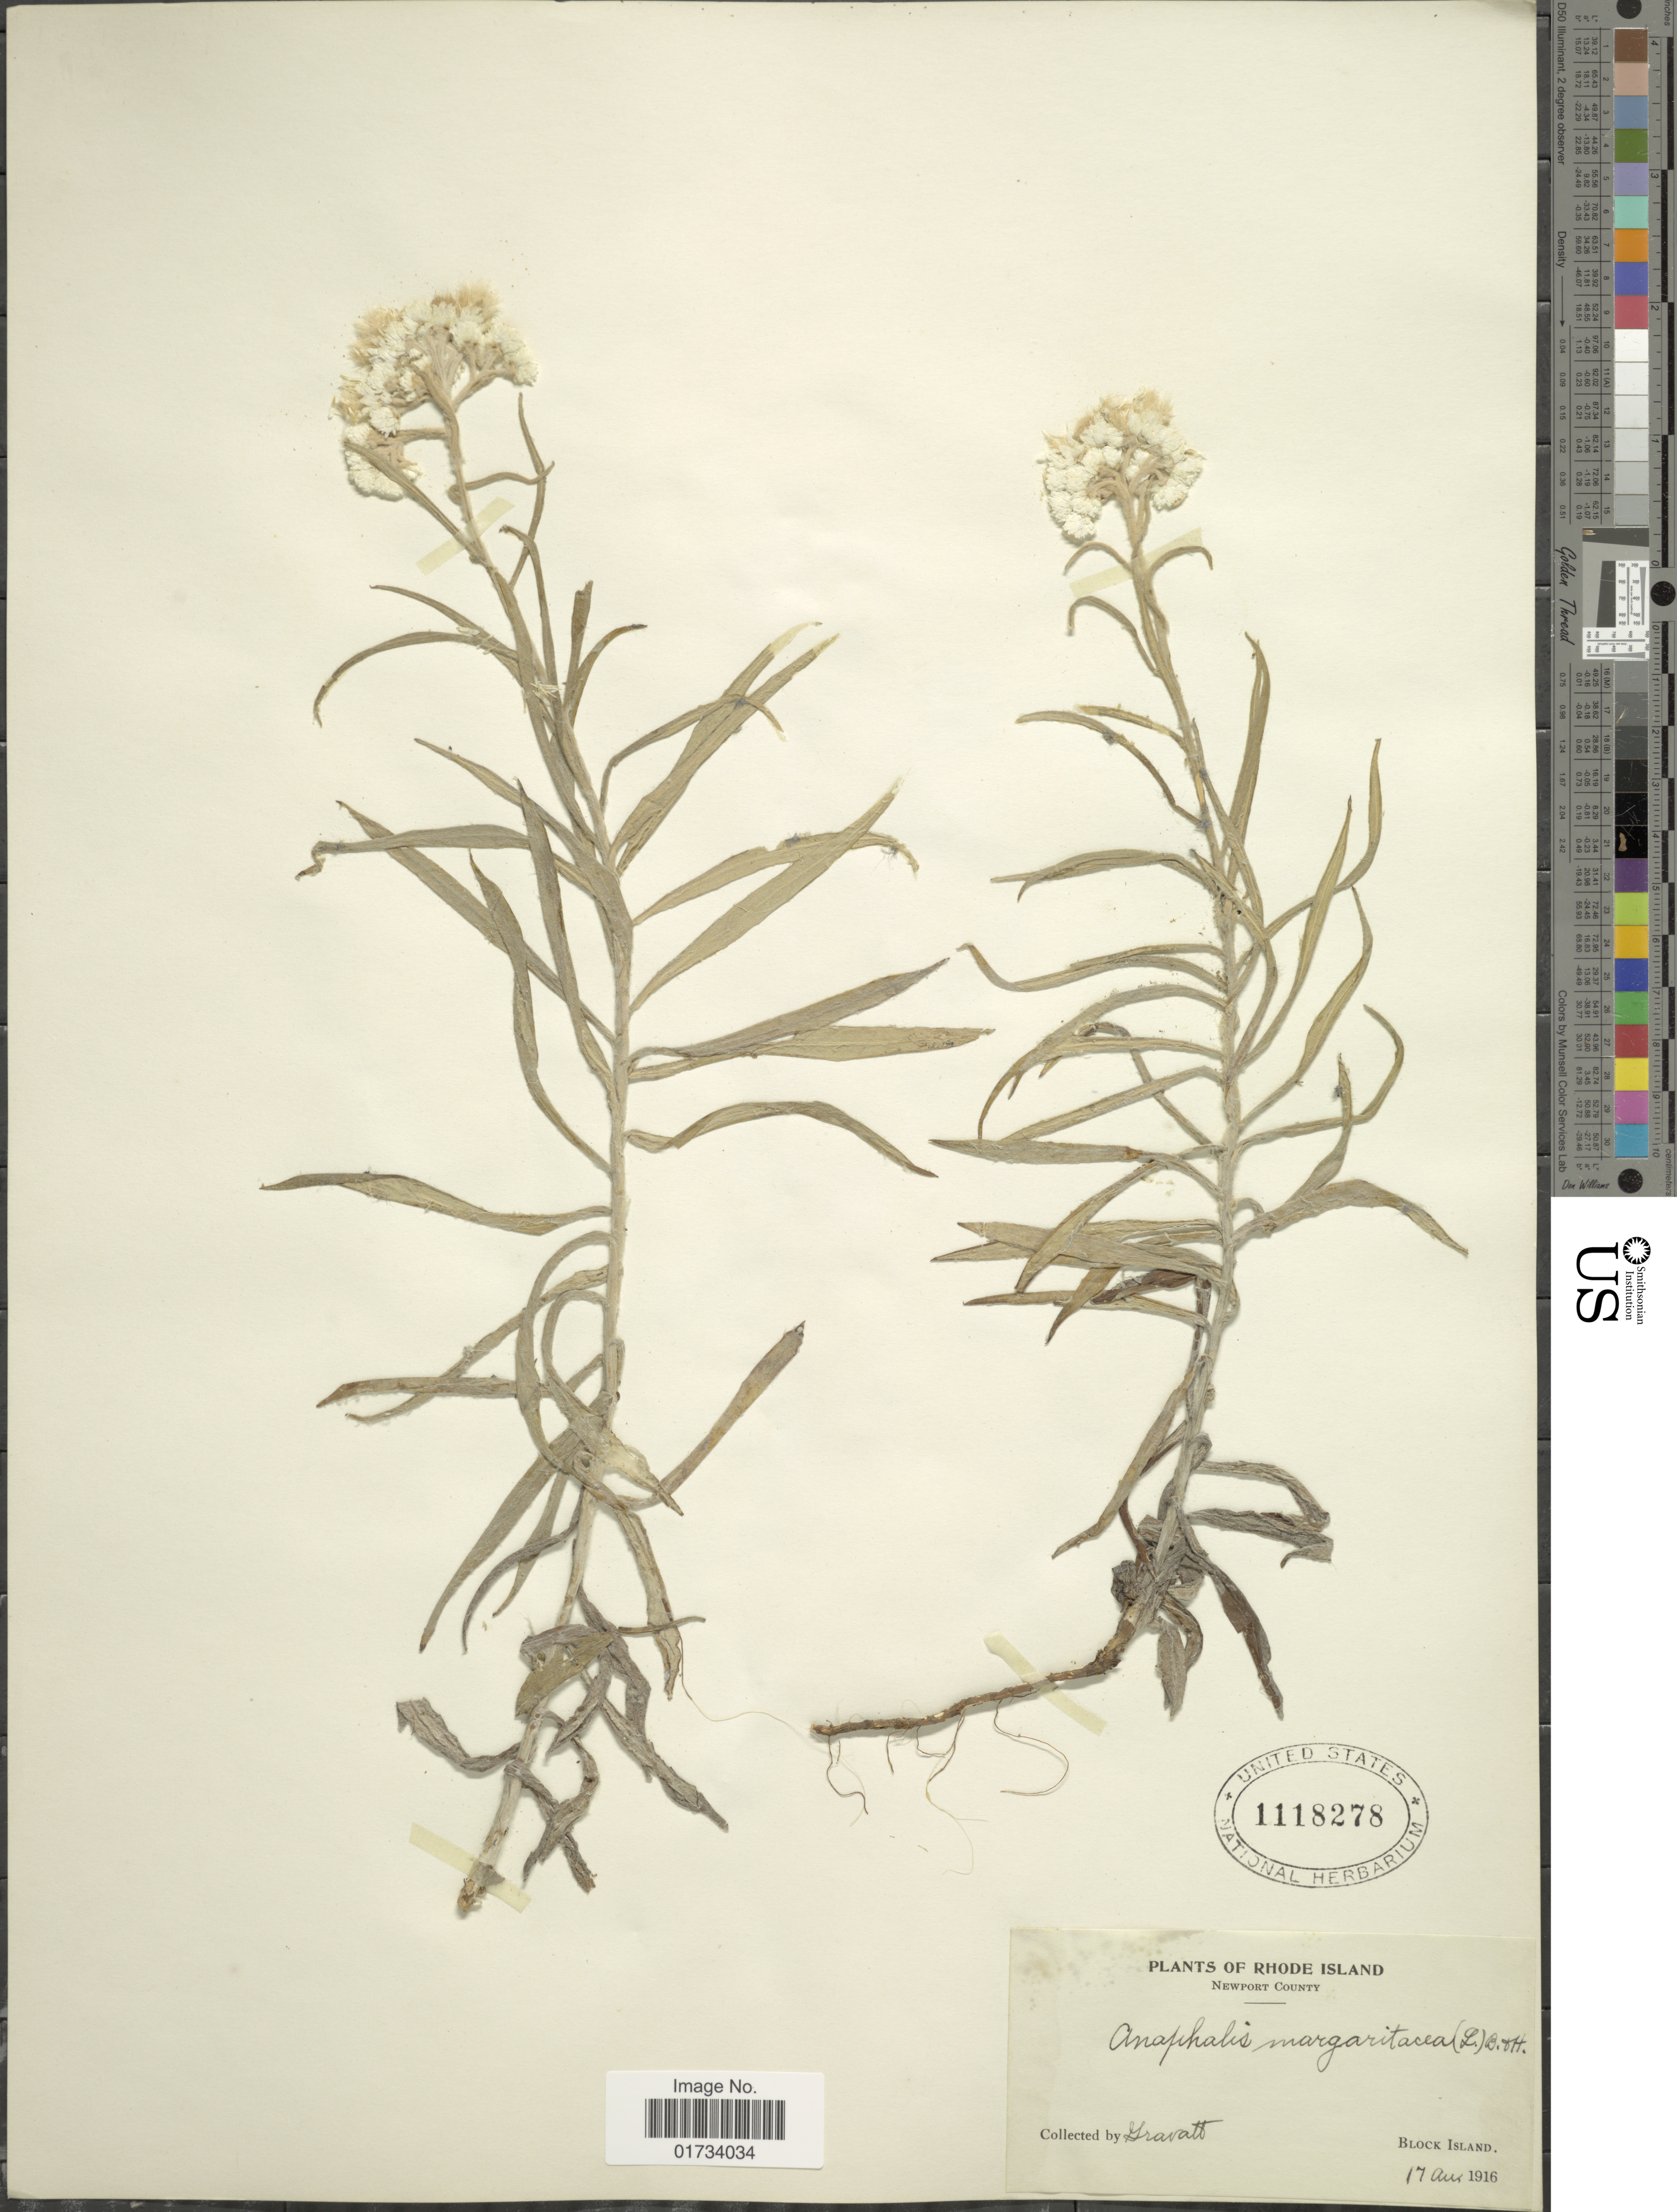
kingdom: Plantae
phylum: Tracheophyta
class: Magnoliopsida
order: Asterales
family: Asteraceae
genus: Anaphalis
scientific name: Anaphalis margaritacea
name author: (L.) Benth. & Hook. f.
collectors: Gravatt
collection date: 1916-08-17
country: United States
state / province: Rhode Island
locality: Newport County, Block Island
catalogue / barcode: US 1118278